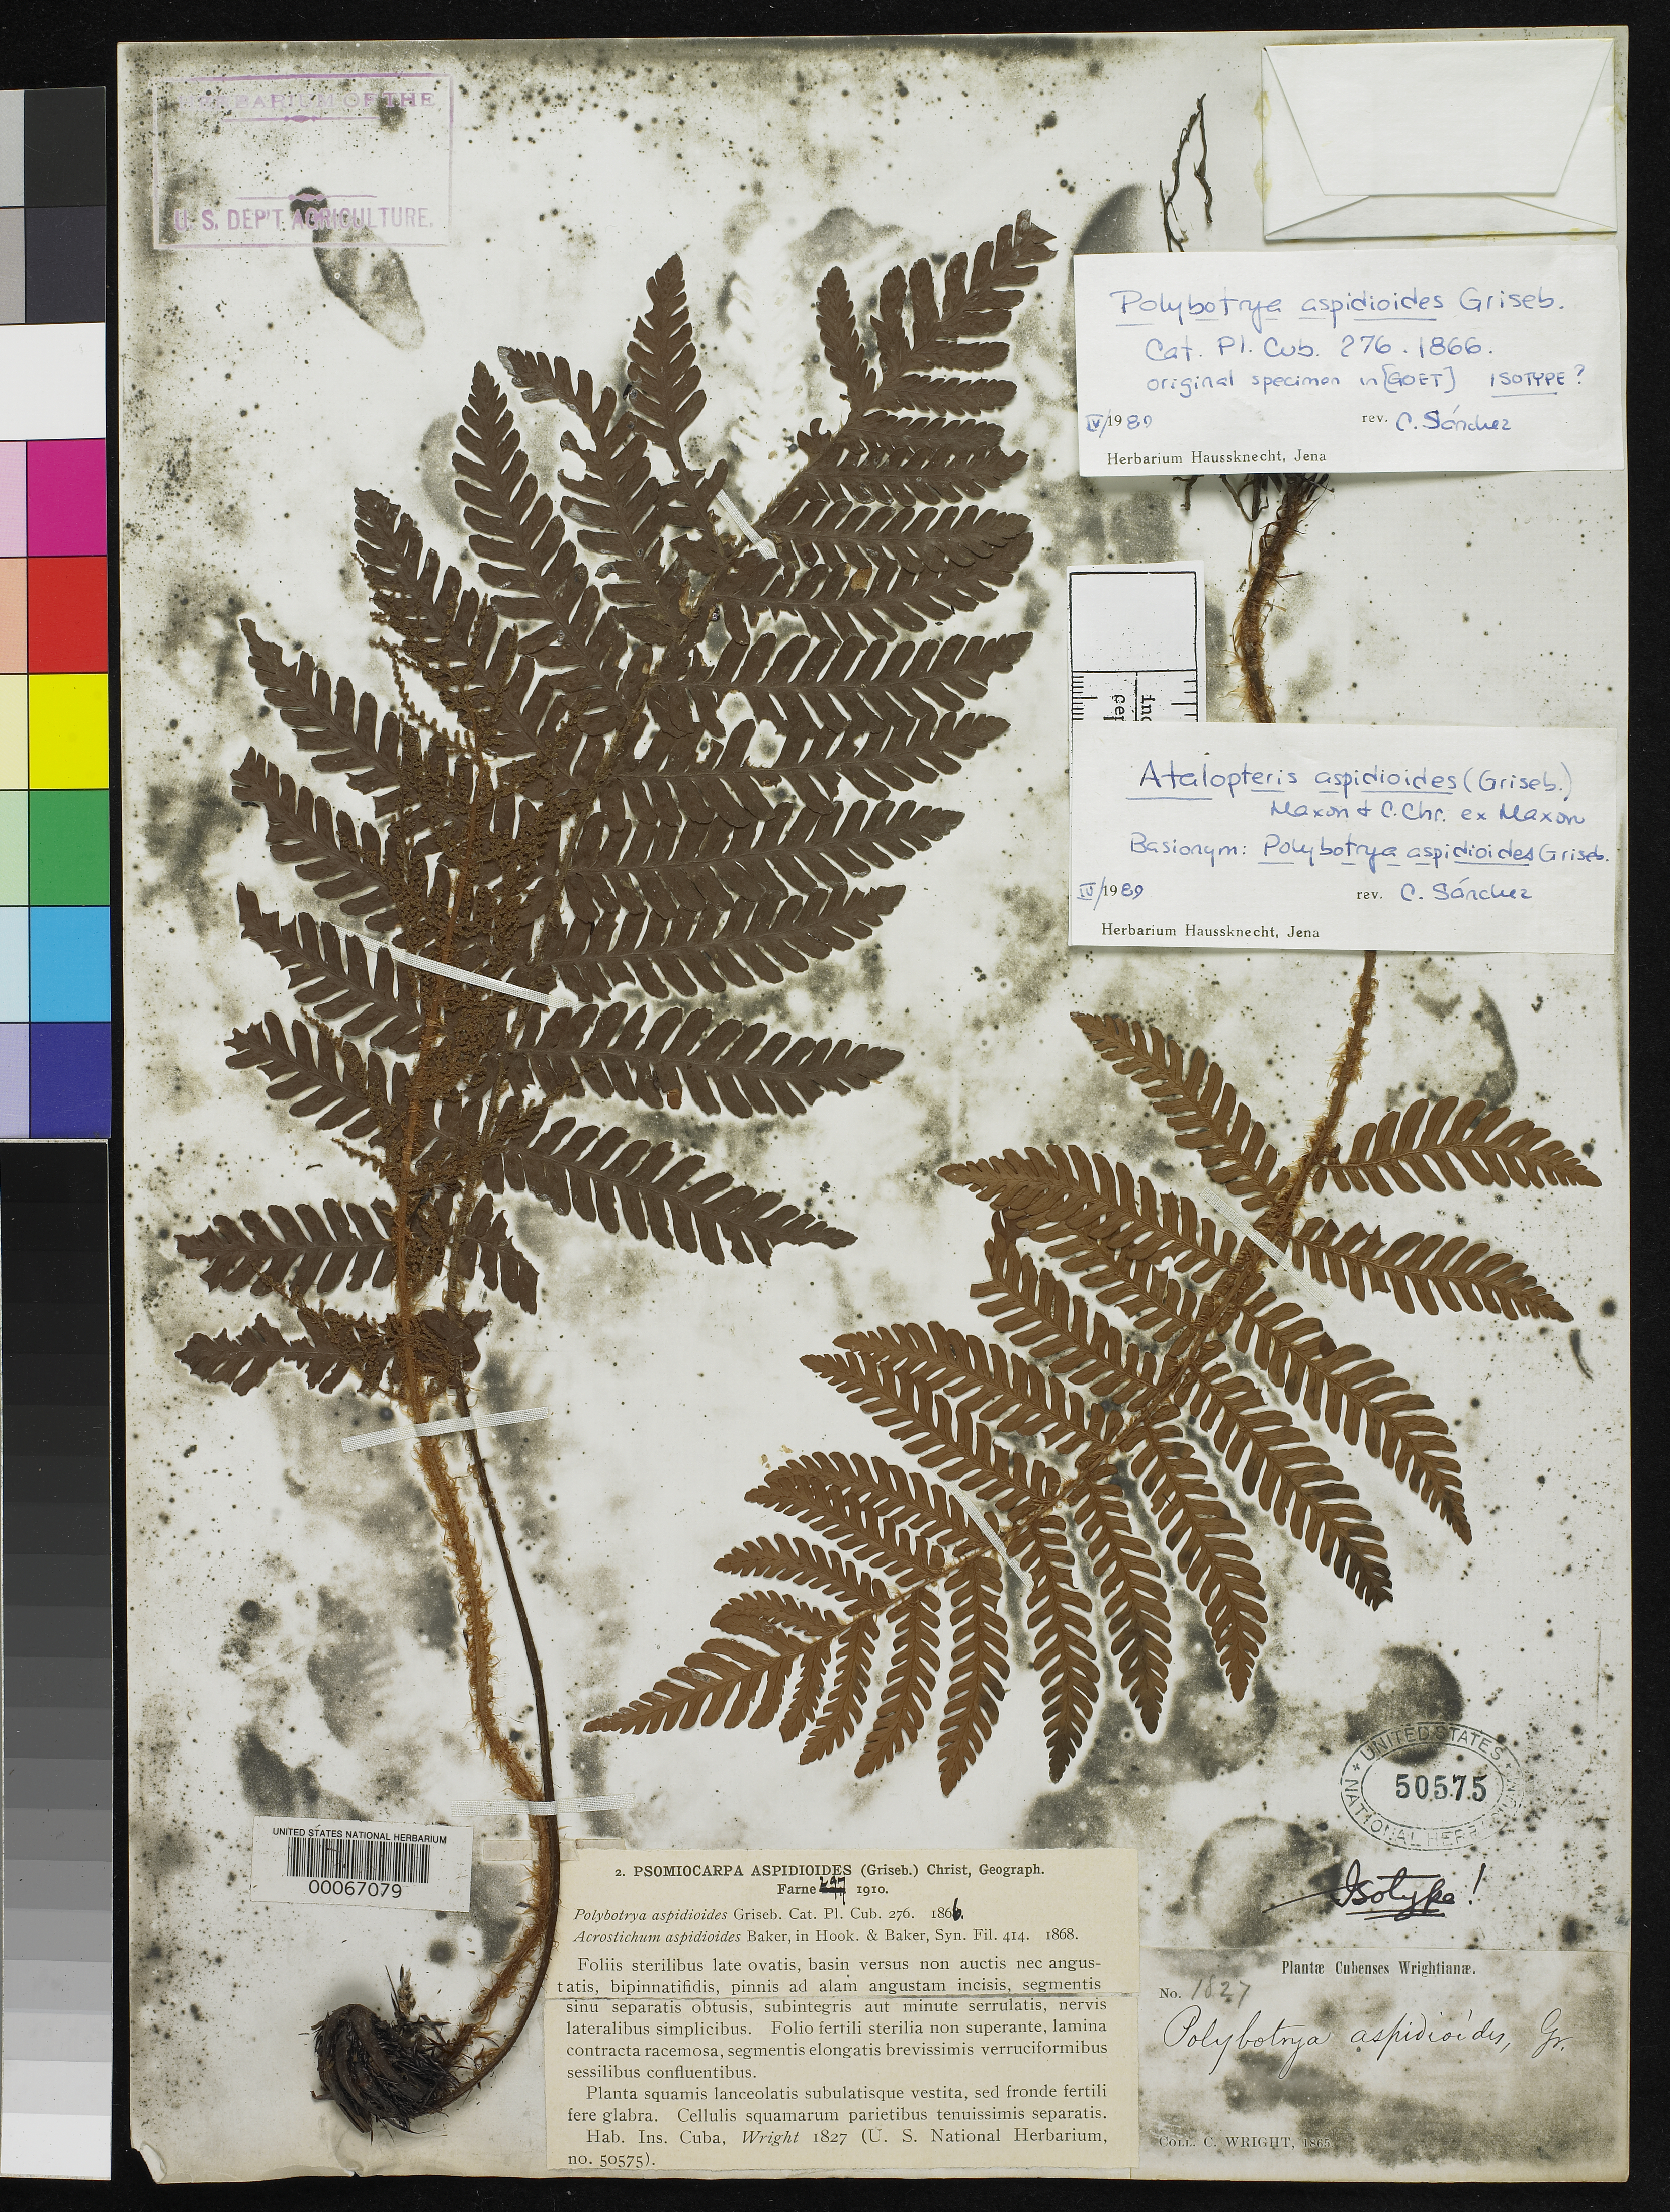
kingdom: Plantae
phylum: Tracheophyta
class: Polypodiopsida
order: Polypodiales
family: Dryopteridaceae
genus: Polybotrya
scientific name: Polybotrya aspidioides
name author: Griseb.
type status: Type Collection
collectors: C. Wright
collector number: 1827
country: Cuba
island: Greater Antilles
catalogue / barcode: US 50575